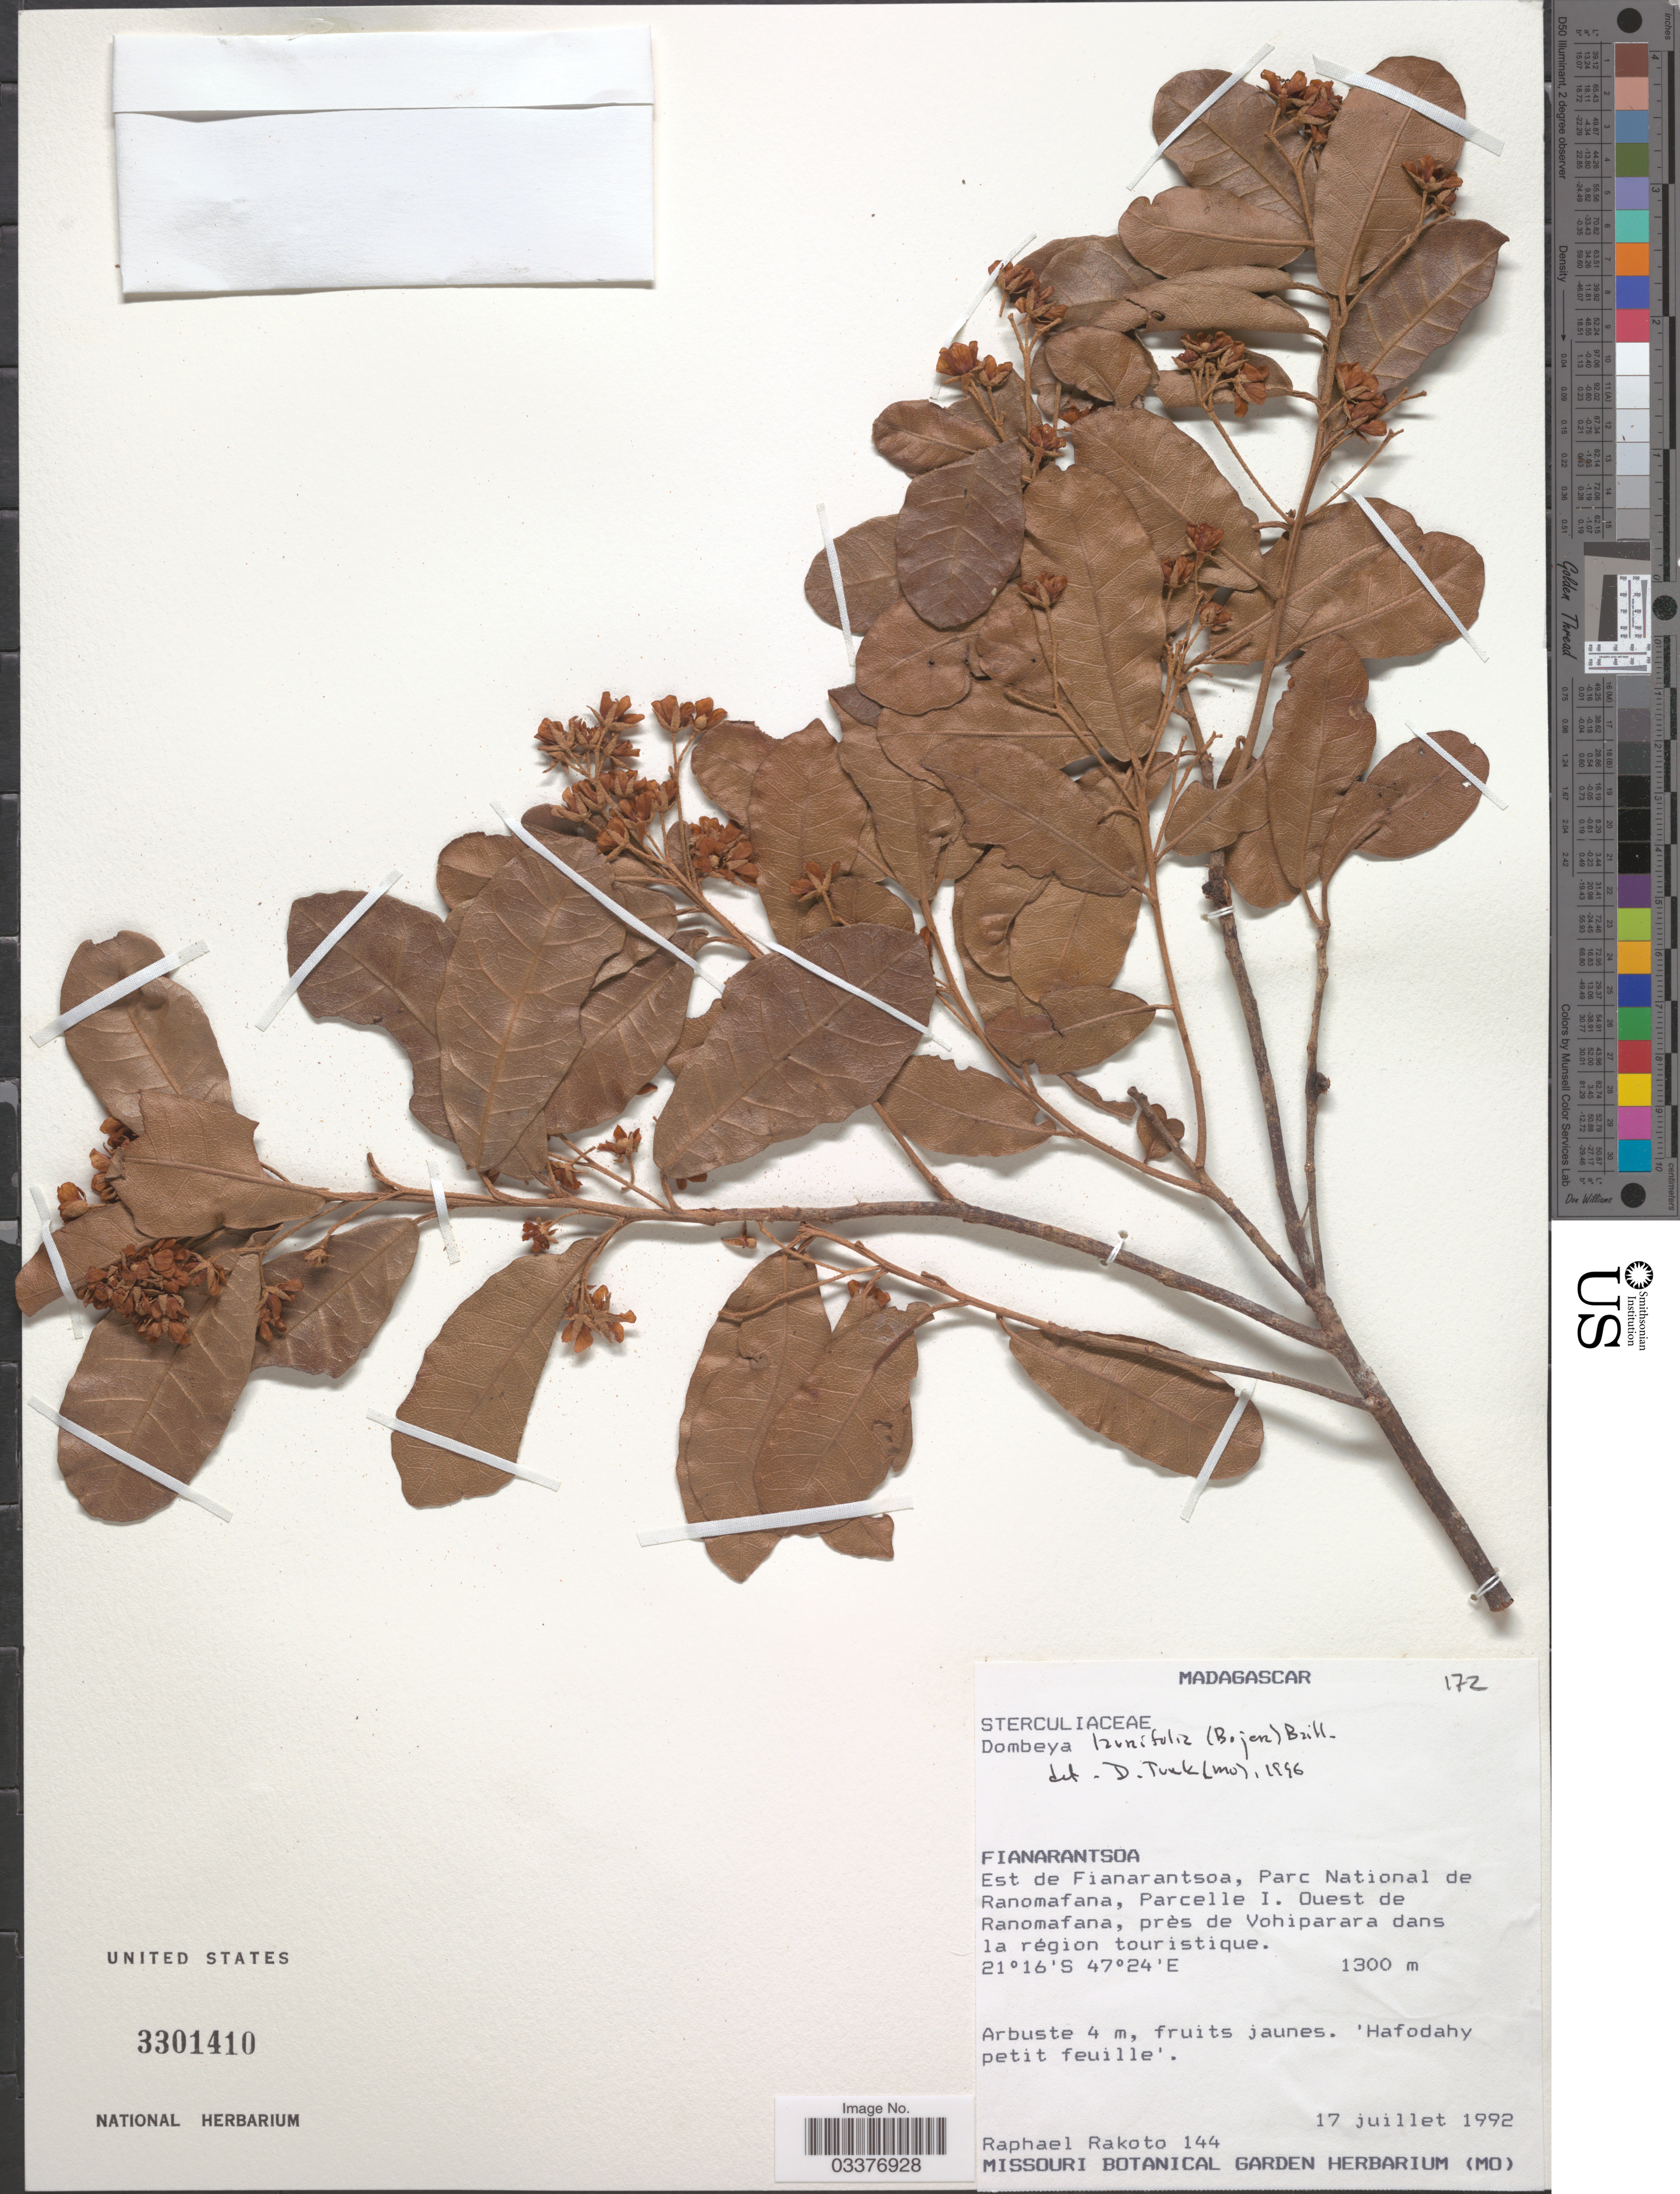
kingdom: Plantae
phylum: Tracheophyta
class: Magnoliopsida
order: Malvales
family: Malvaceae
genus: Dombeya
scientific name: Dombeya laurifolia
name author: (Bojer) Baill.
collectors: R. Rakoto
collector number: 144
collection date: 1992-07-17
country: Madagascar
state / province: Vatovavy Fitovinany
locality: Est de Fianarantsoa, Parc National de Ranomafana, Parcelle I. Ouest de Ranomafana, près de Vohiparara dans la région touristique.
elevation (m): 1300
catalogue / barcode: US 3301410